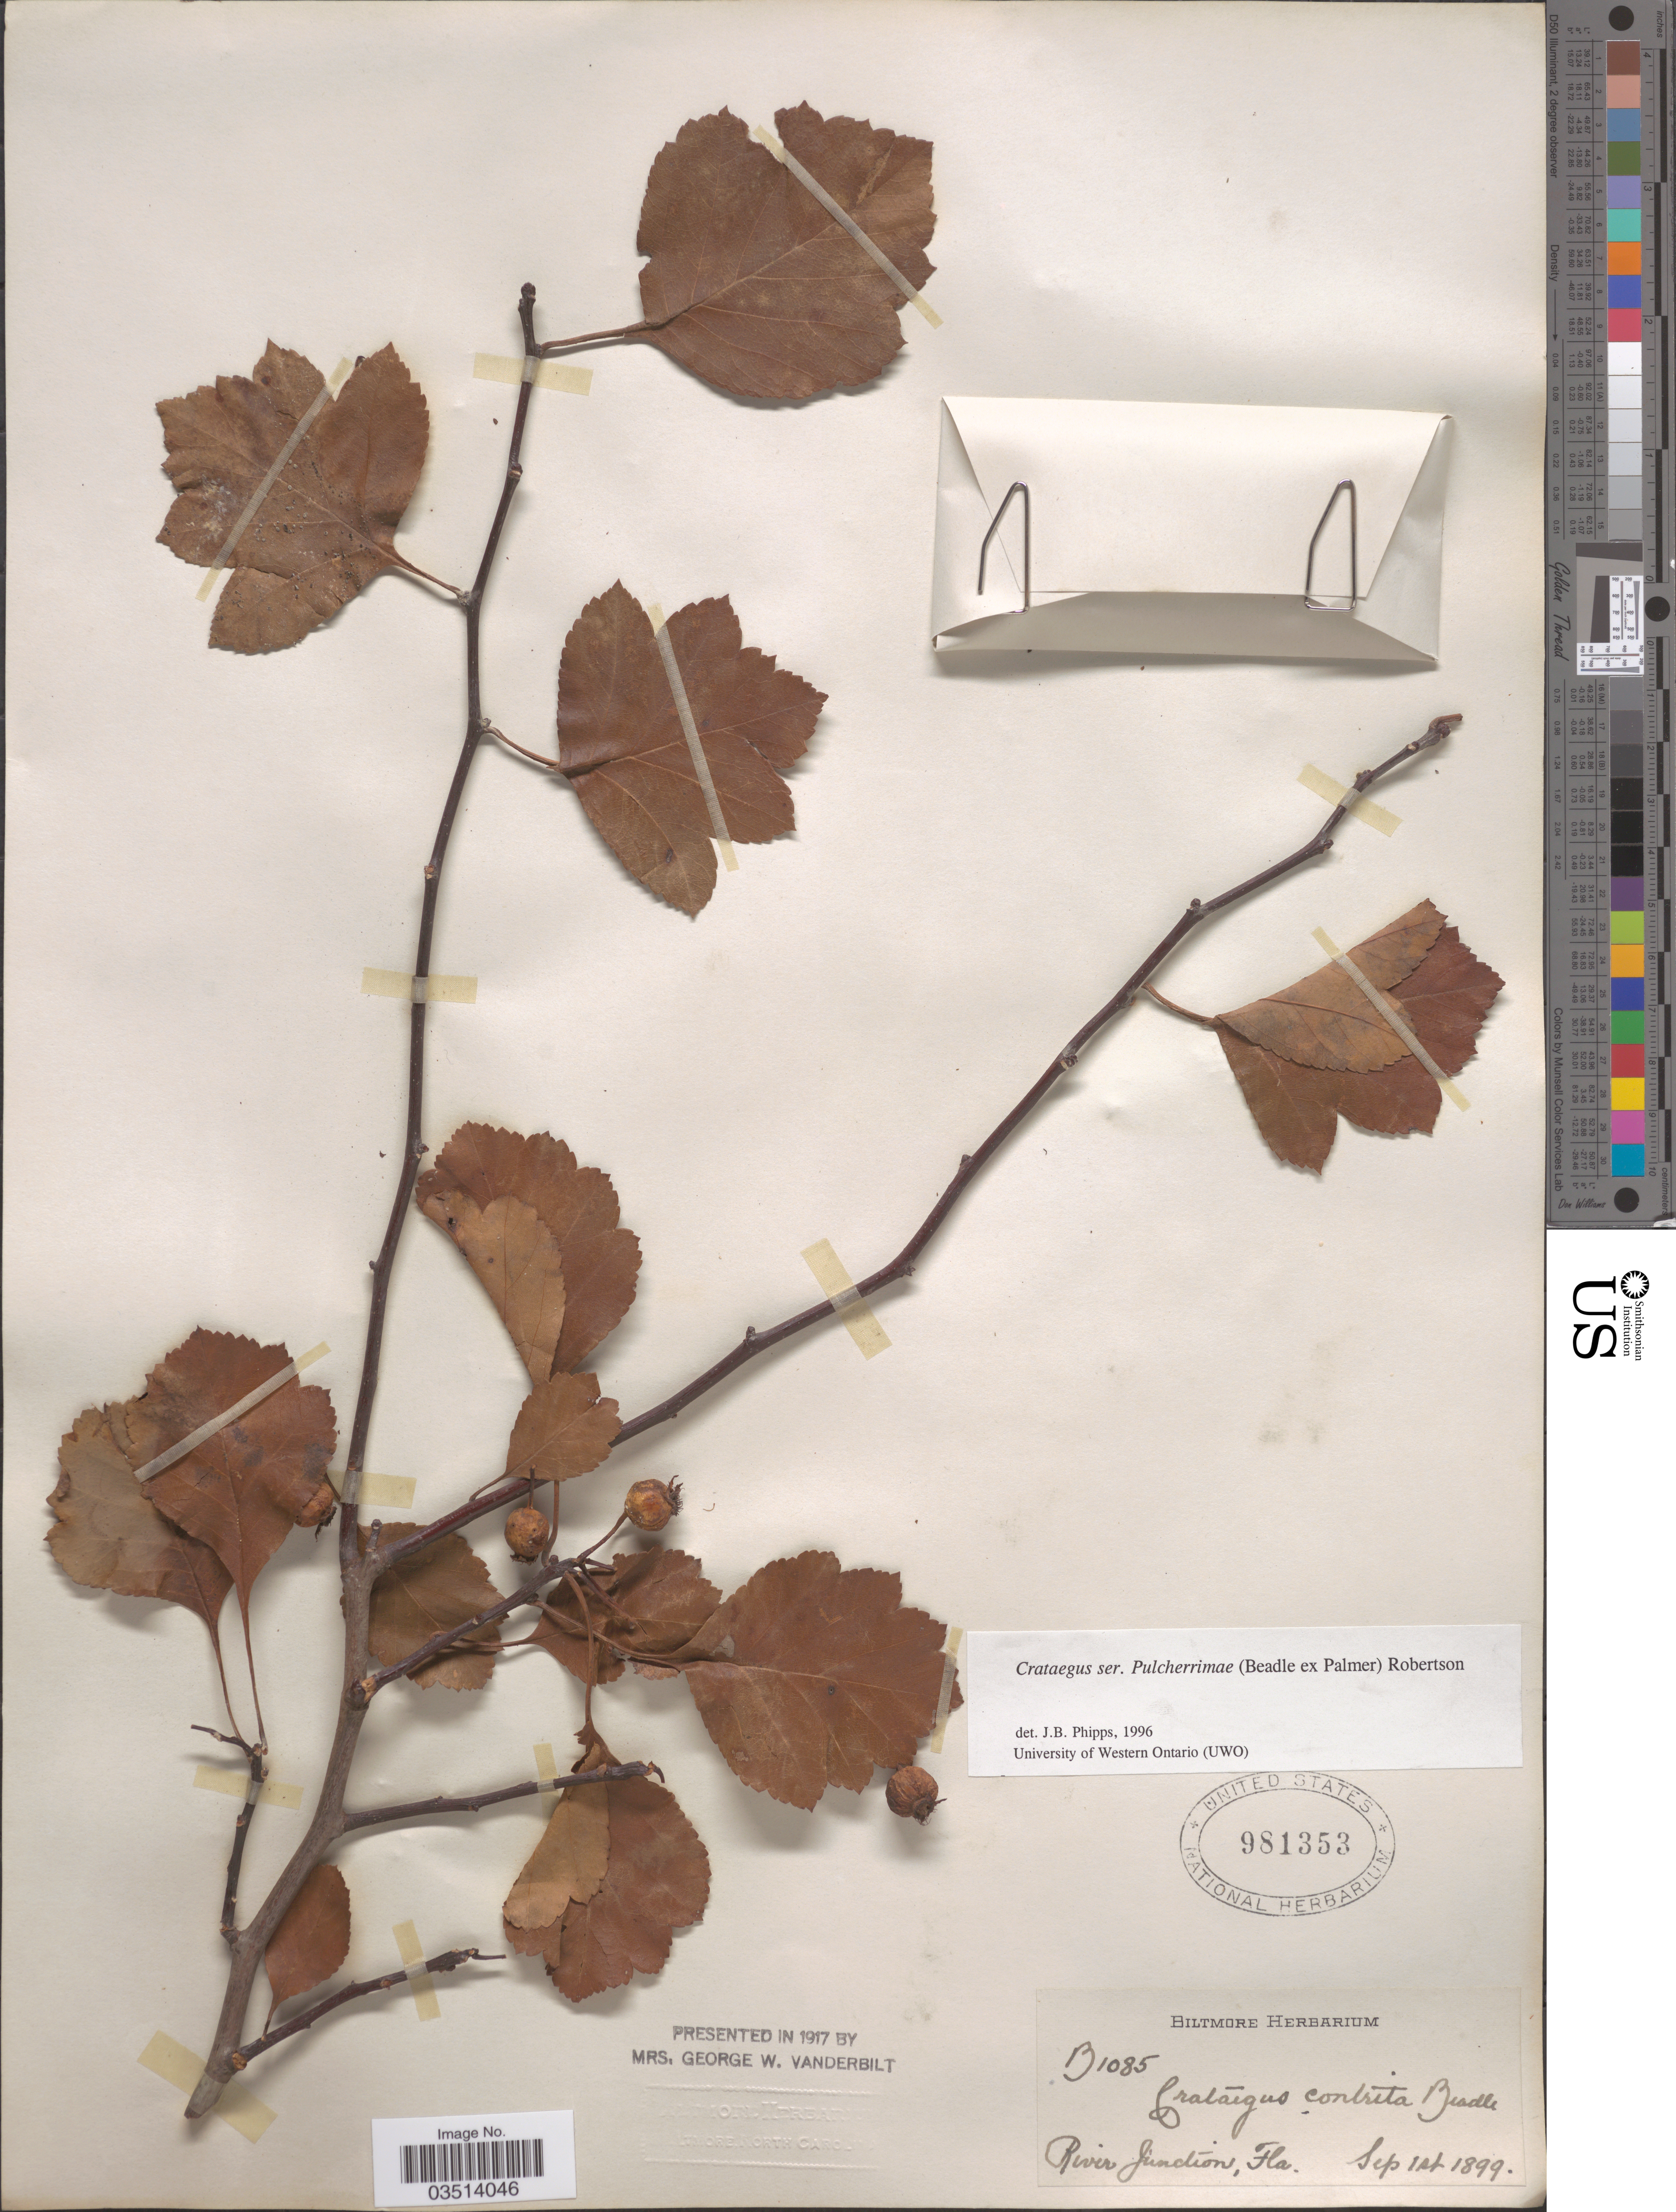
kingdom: Plantae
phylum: Tracheophyta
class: Magnoliopsida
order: Rosales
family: Rosaceae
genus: Crataegus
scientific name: Crataegus contrita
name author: Beadle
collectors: ex herb. Biltmore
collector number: B1085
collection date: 1899-09-01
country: United States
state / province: Florida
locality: River Junction.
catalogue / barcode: US 981353